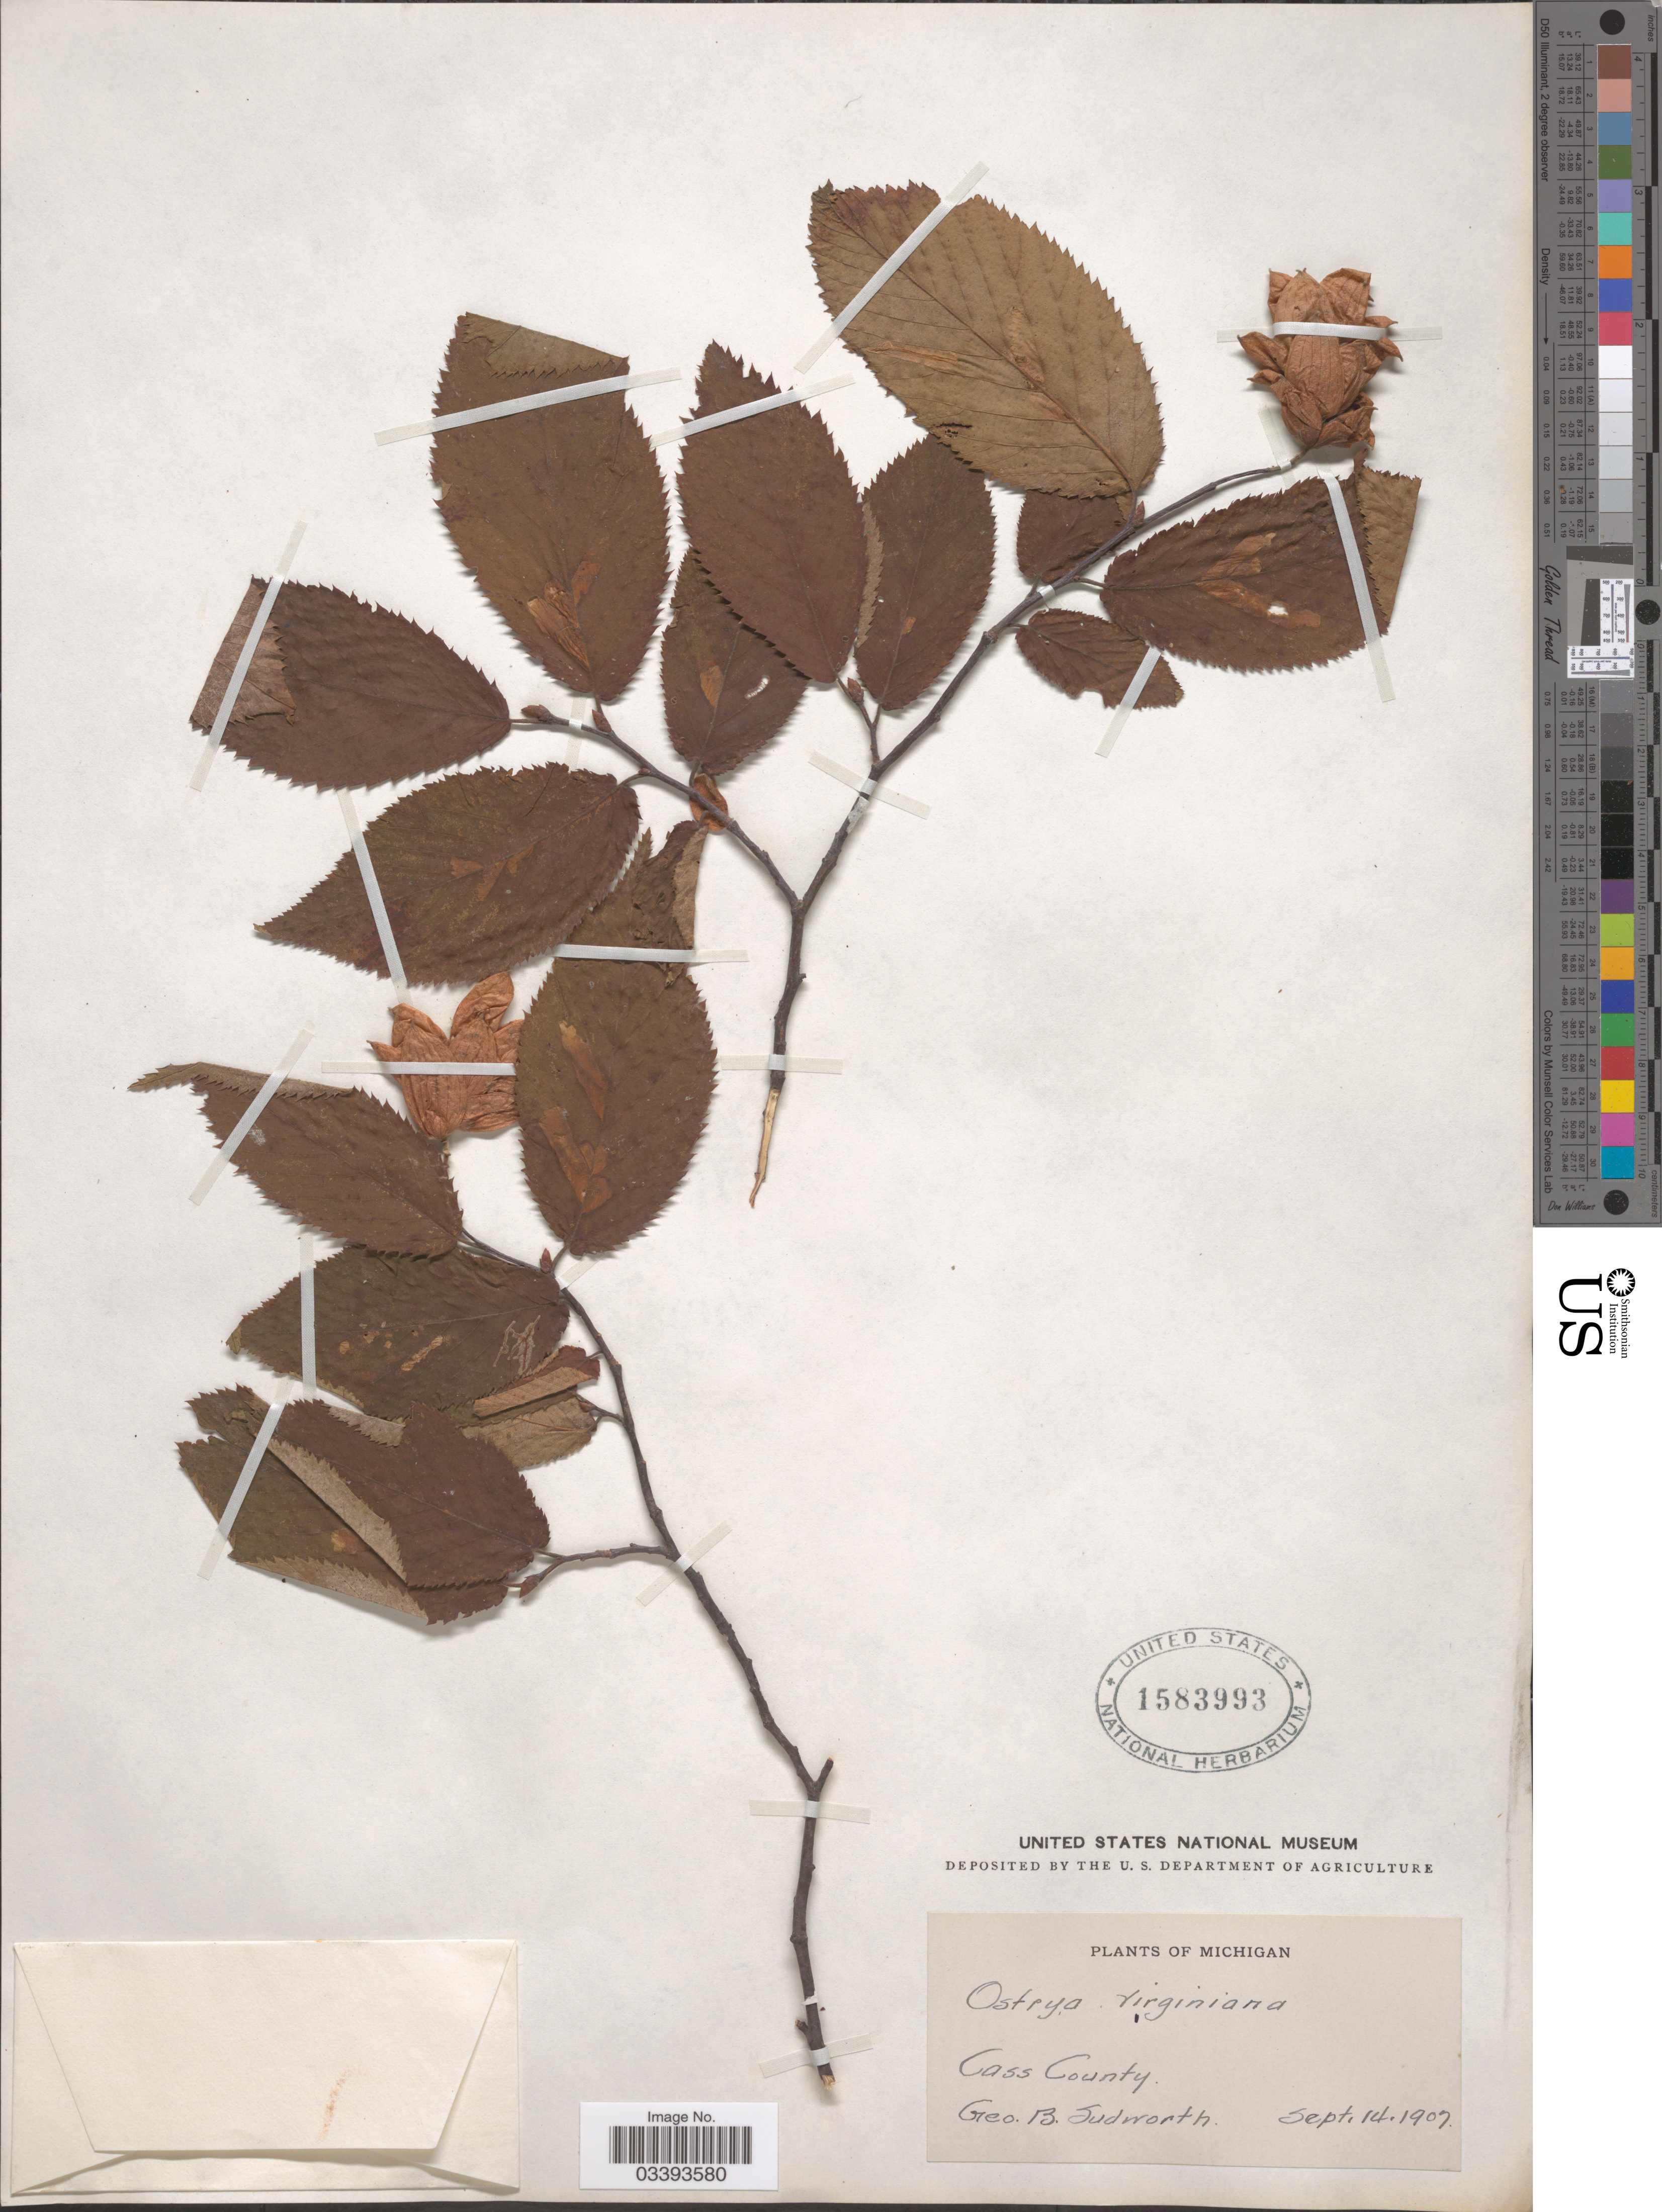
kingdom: Plantae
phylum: Tracheophyta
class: Magnoliopsida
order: Fagales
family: Betulaceae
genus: Ostrya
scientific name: Ostrya virginiana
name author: (Mill.) K. Koch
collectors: G. B. Sudworth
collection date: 1907-09-14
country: United States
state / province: Michigan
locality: Cass County.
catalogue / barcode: US 1583993